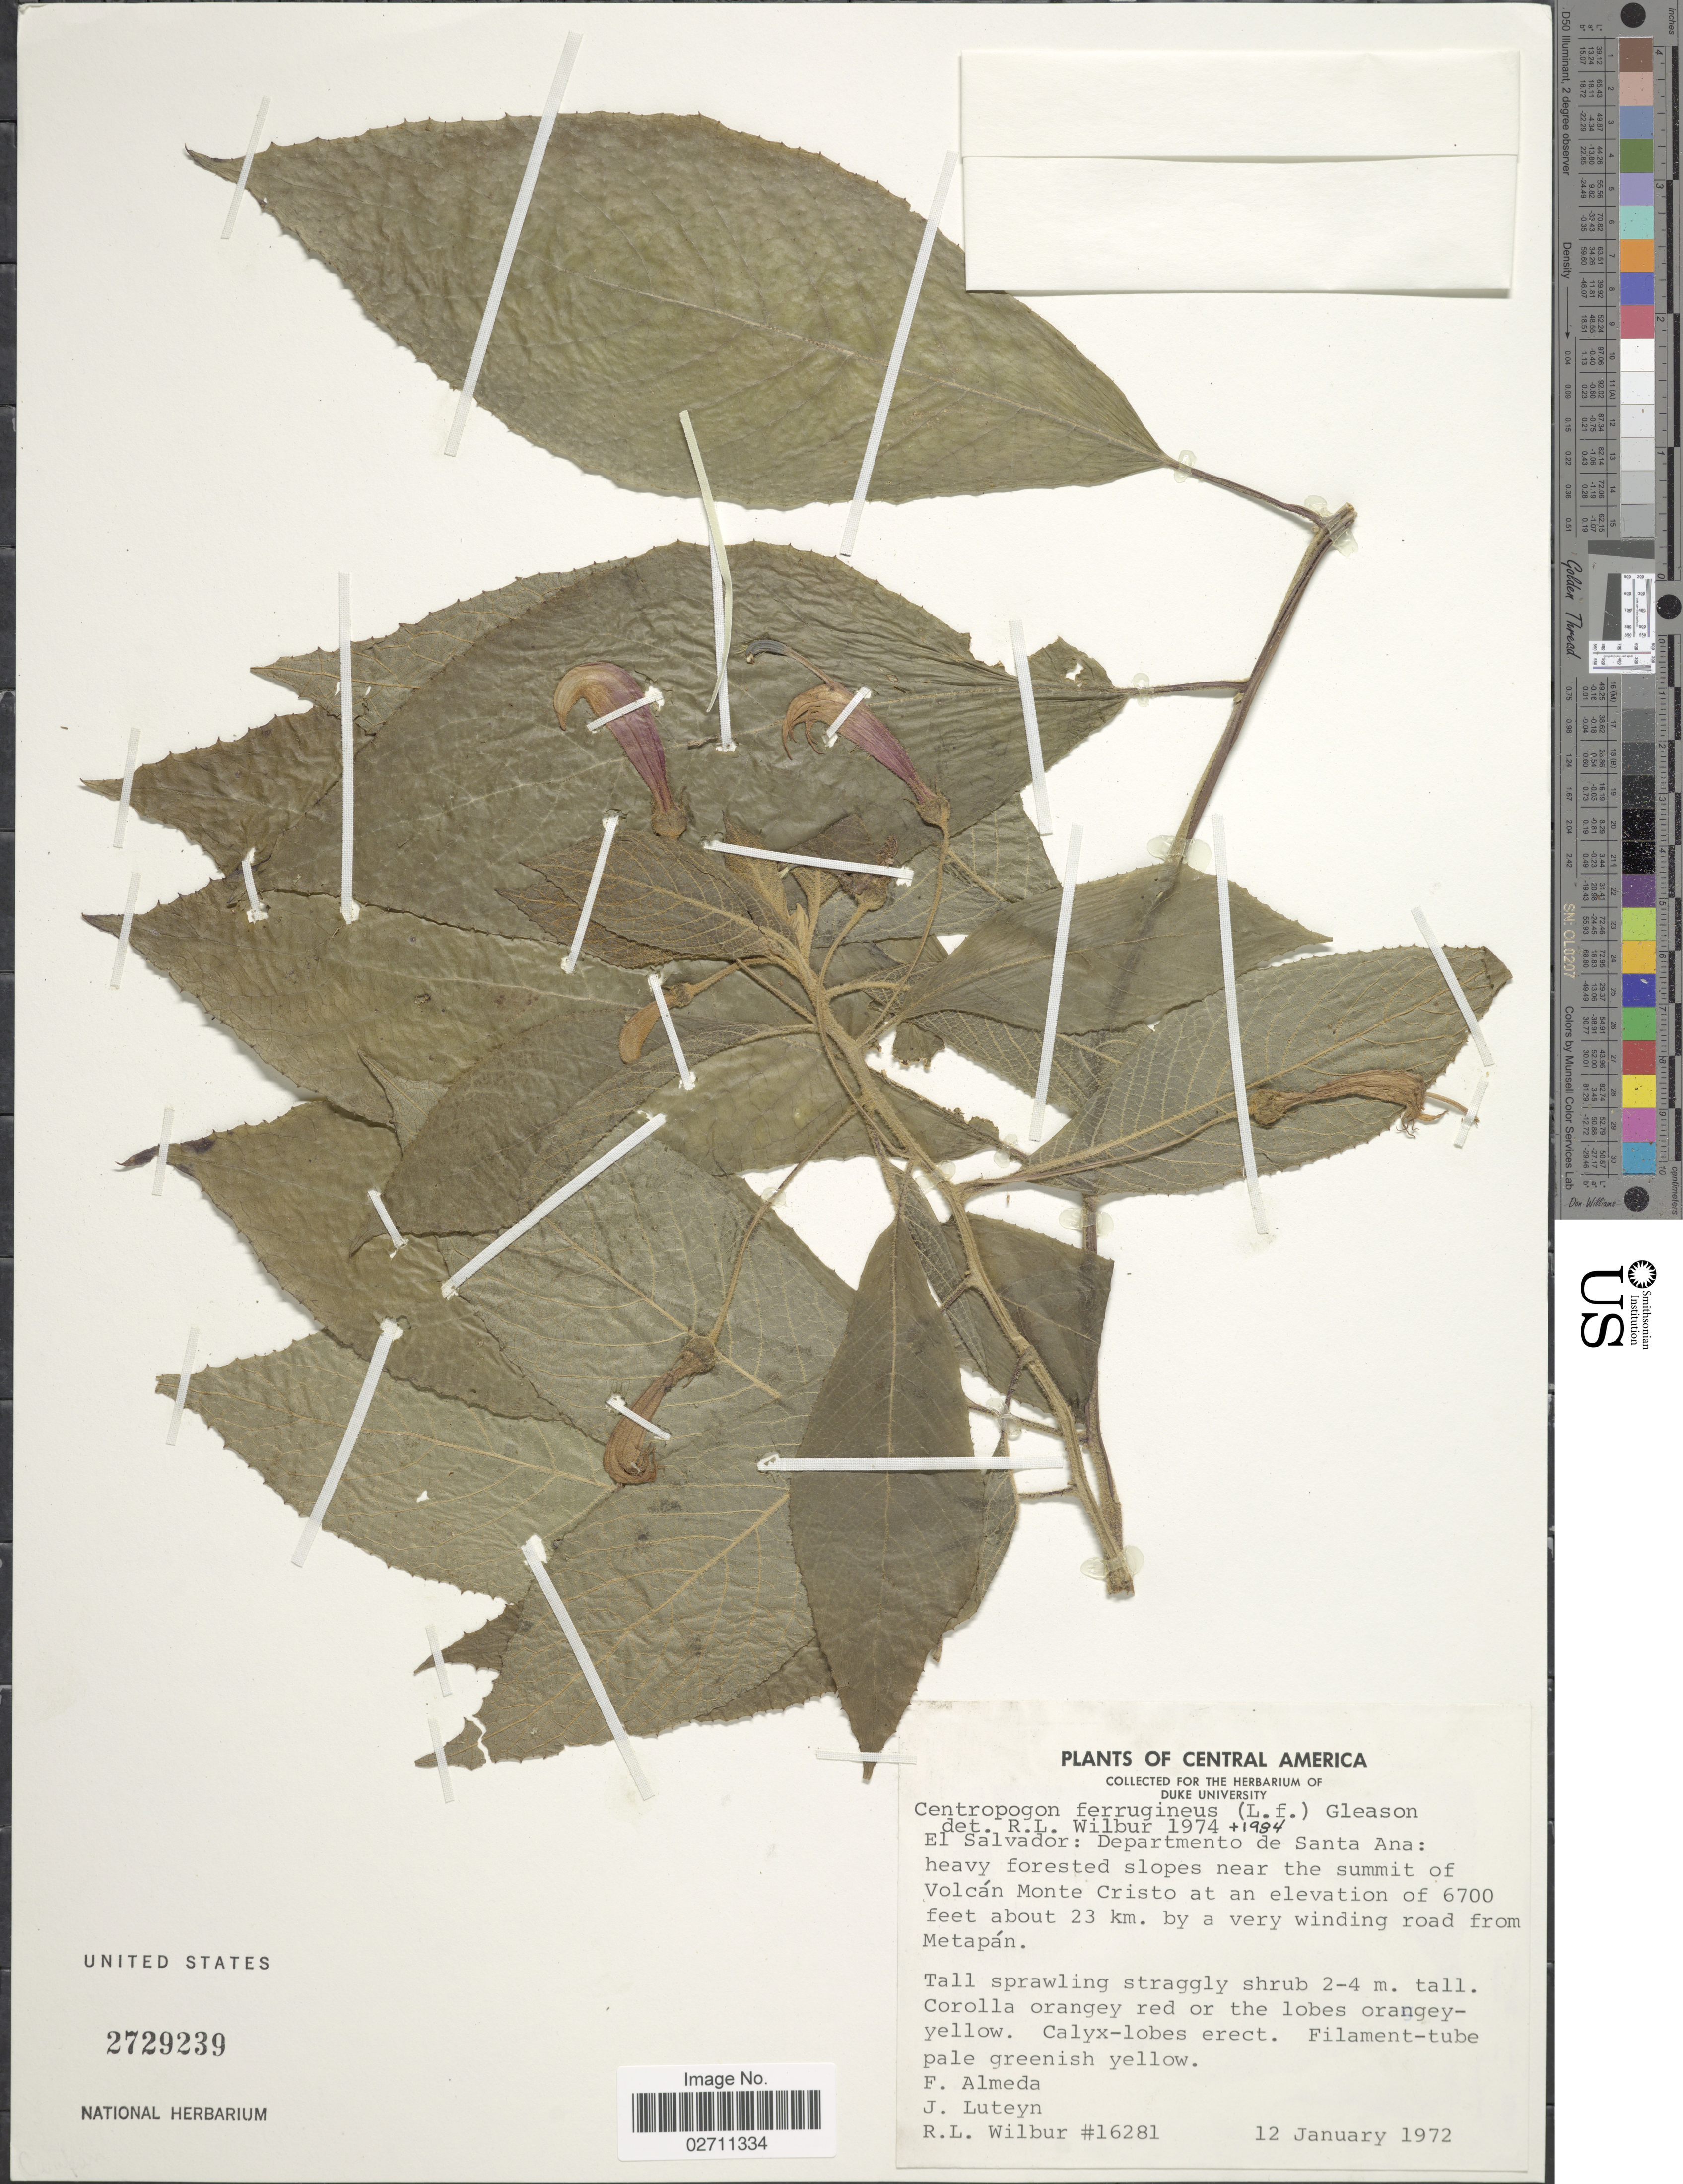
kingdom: Plantae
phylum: Tracheophyta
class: Magnoliopsida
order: Asterales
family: Campanulaceae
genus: Centropogon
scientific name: Centropogon ferrugineus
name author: (L. f.) Gleason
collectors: F. Almeda, J. L. Luteyn & R. L. Wilbur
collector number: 16281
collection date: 1972-01-12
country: El Salvador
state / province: Santa Ana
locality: Heavy forested slopes near the summit of Volcan Monte Cristo about 23 km. by a very winding road from Metapan.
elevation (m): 2042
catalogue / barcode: US 2729239